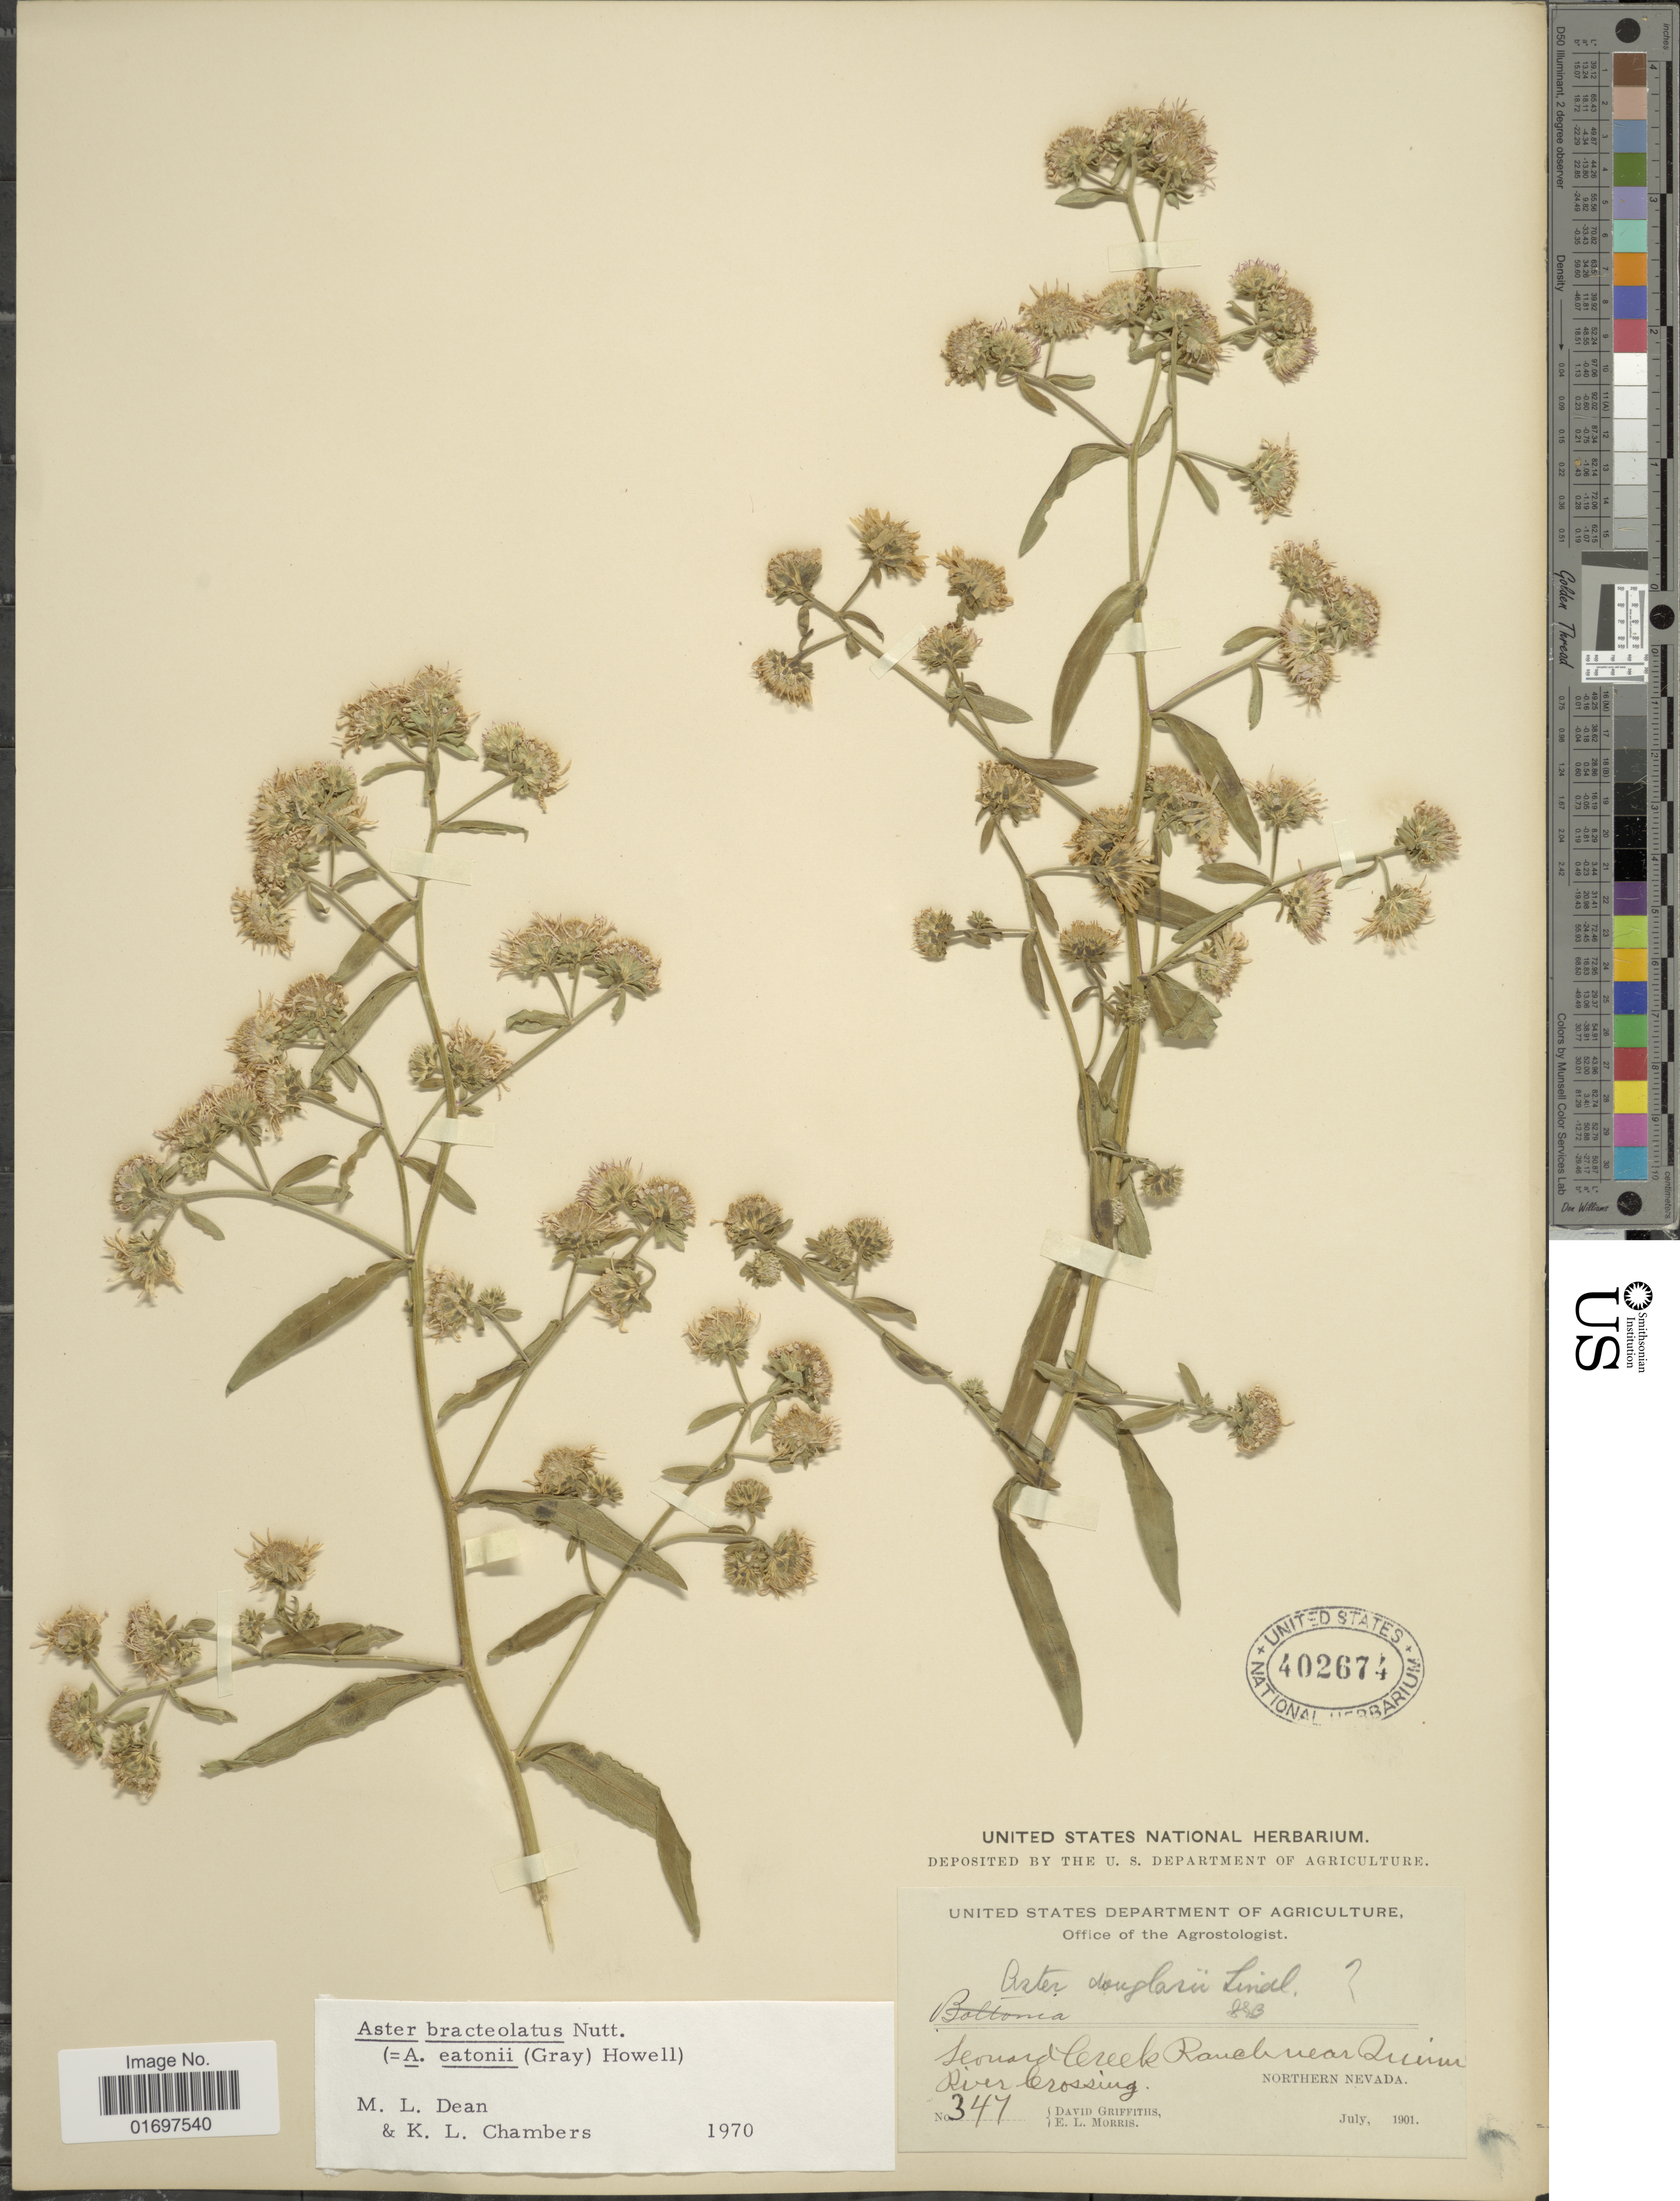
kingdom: Plantae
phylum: Tracheophyta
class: Magnoliopsida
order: Asterales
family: Asteraceae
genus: Symphyotrichum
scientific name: Symphyotrichum bracteolatum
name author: (Nutt.) G.L. Nesom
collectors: D. Griffiths & E. Morris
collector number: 347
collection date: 1901-07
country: United States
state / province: Nevada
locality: Northern Nevada. Leonard Creek Ranch near Quinn River Crossing.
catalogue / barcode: US 402674